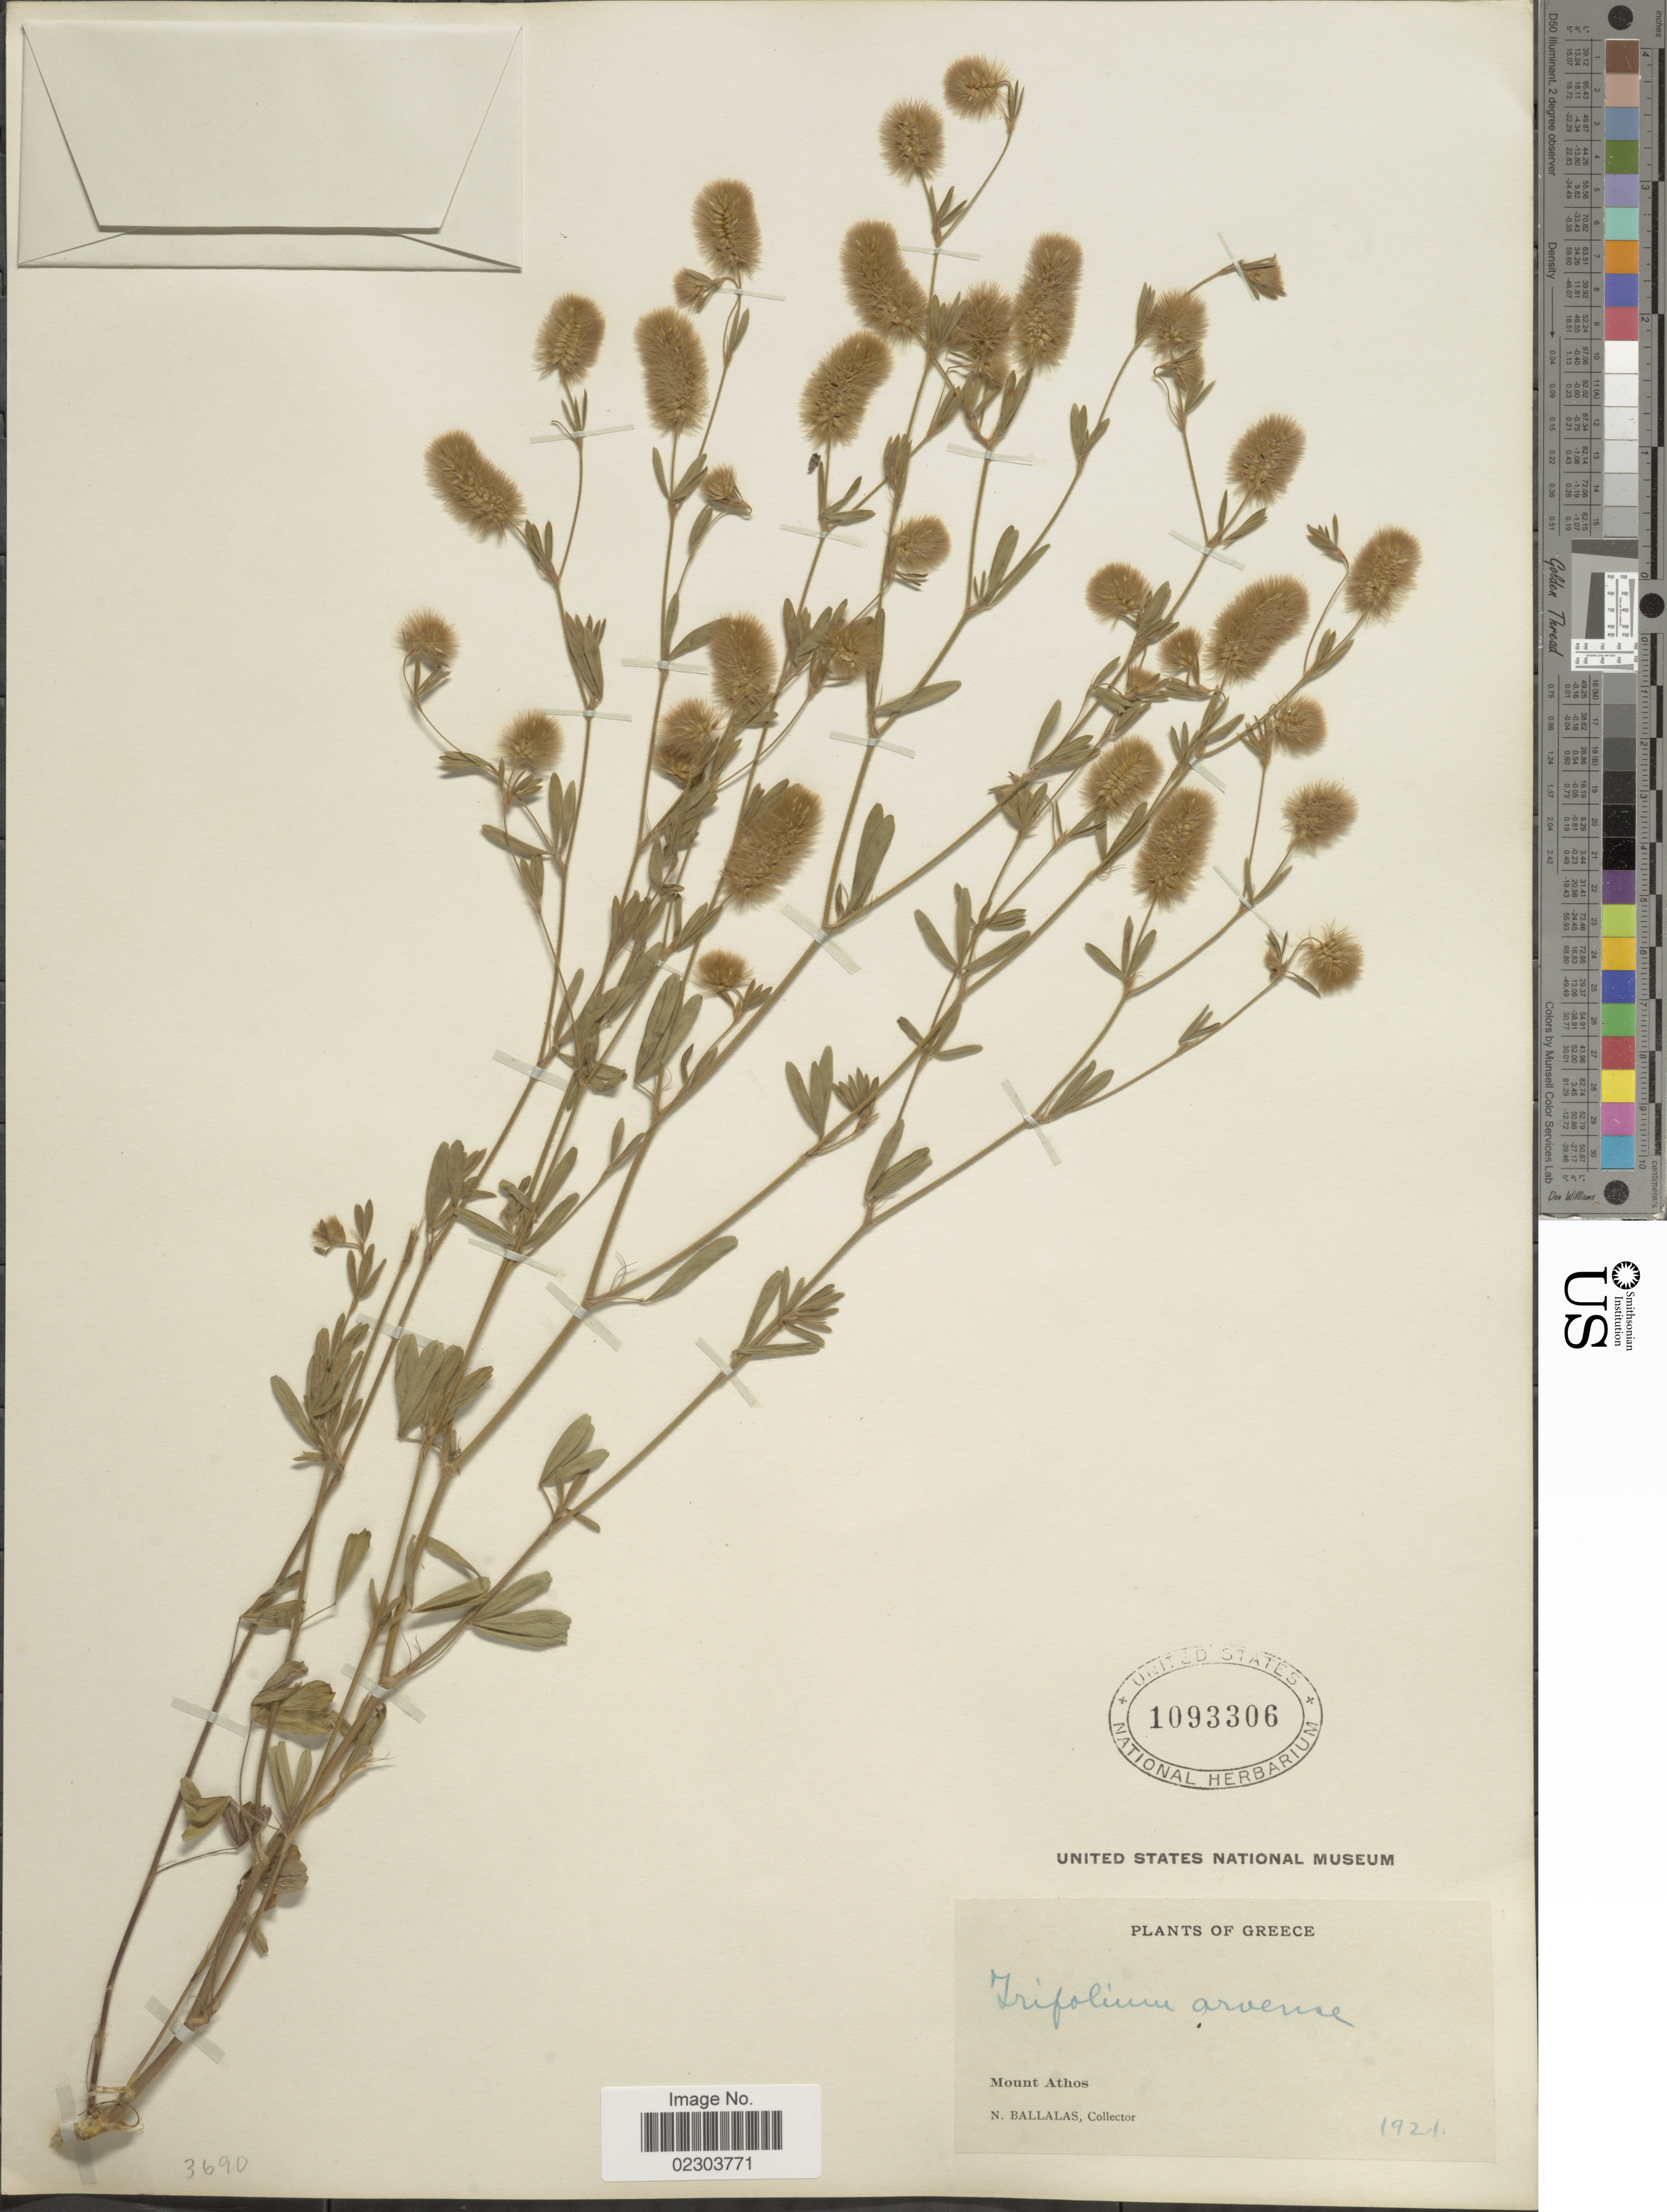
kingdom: Plantae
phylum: Tracheophyta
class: Magnoliopsida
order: Fabales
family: Fabaceae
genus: Trifolium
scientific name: Trifolium arvense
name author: L.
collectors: N. Ballalas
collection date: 1921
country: Greece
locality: Mount Athos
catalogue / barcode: US 1093306